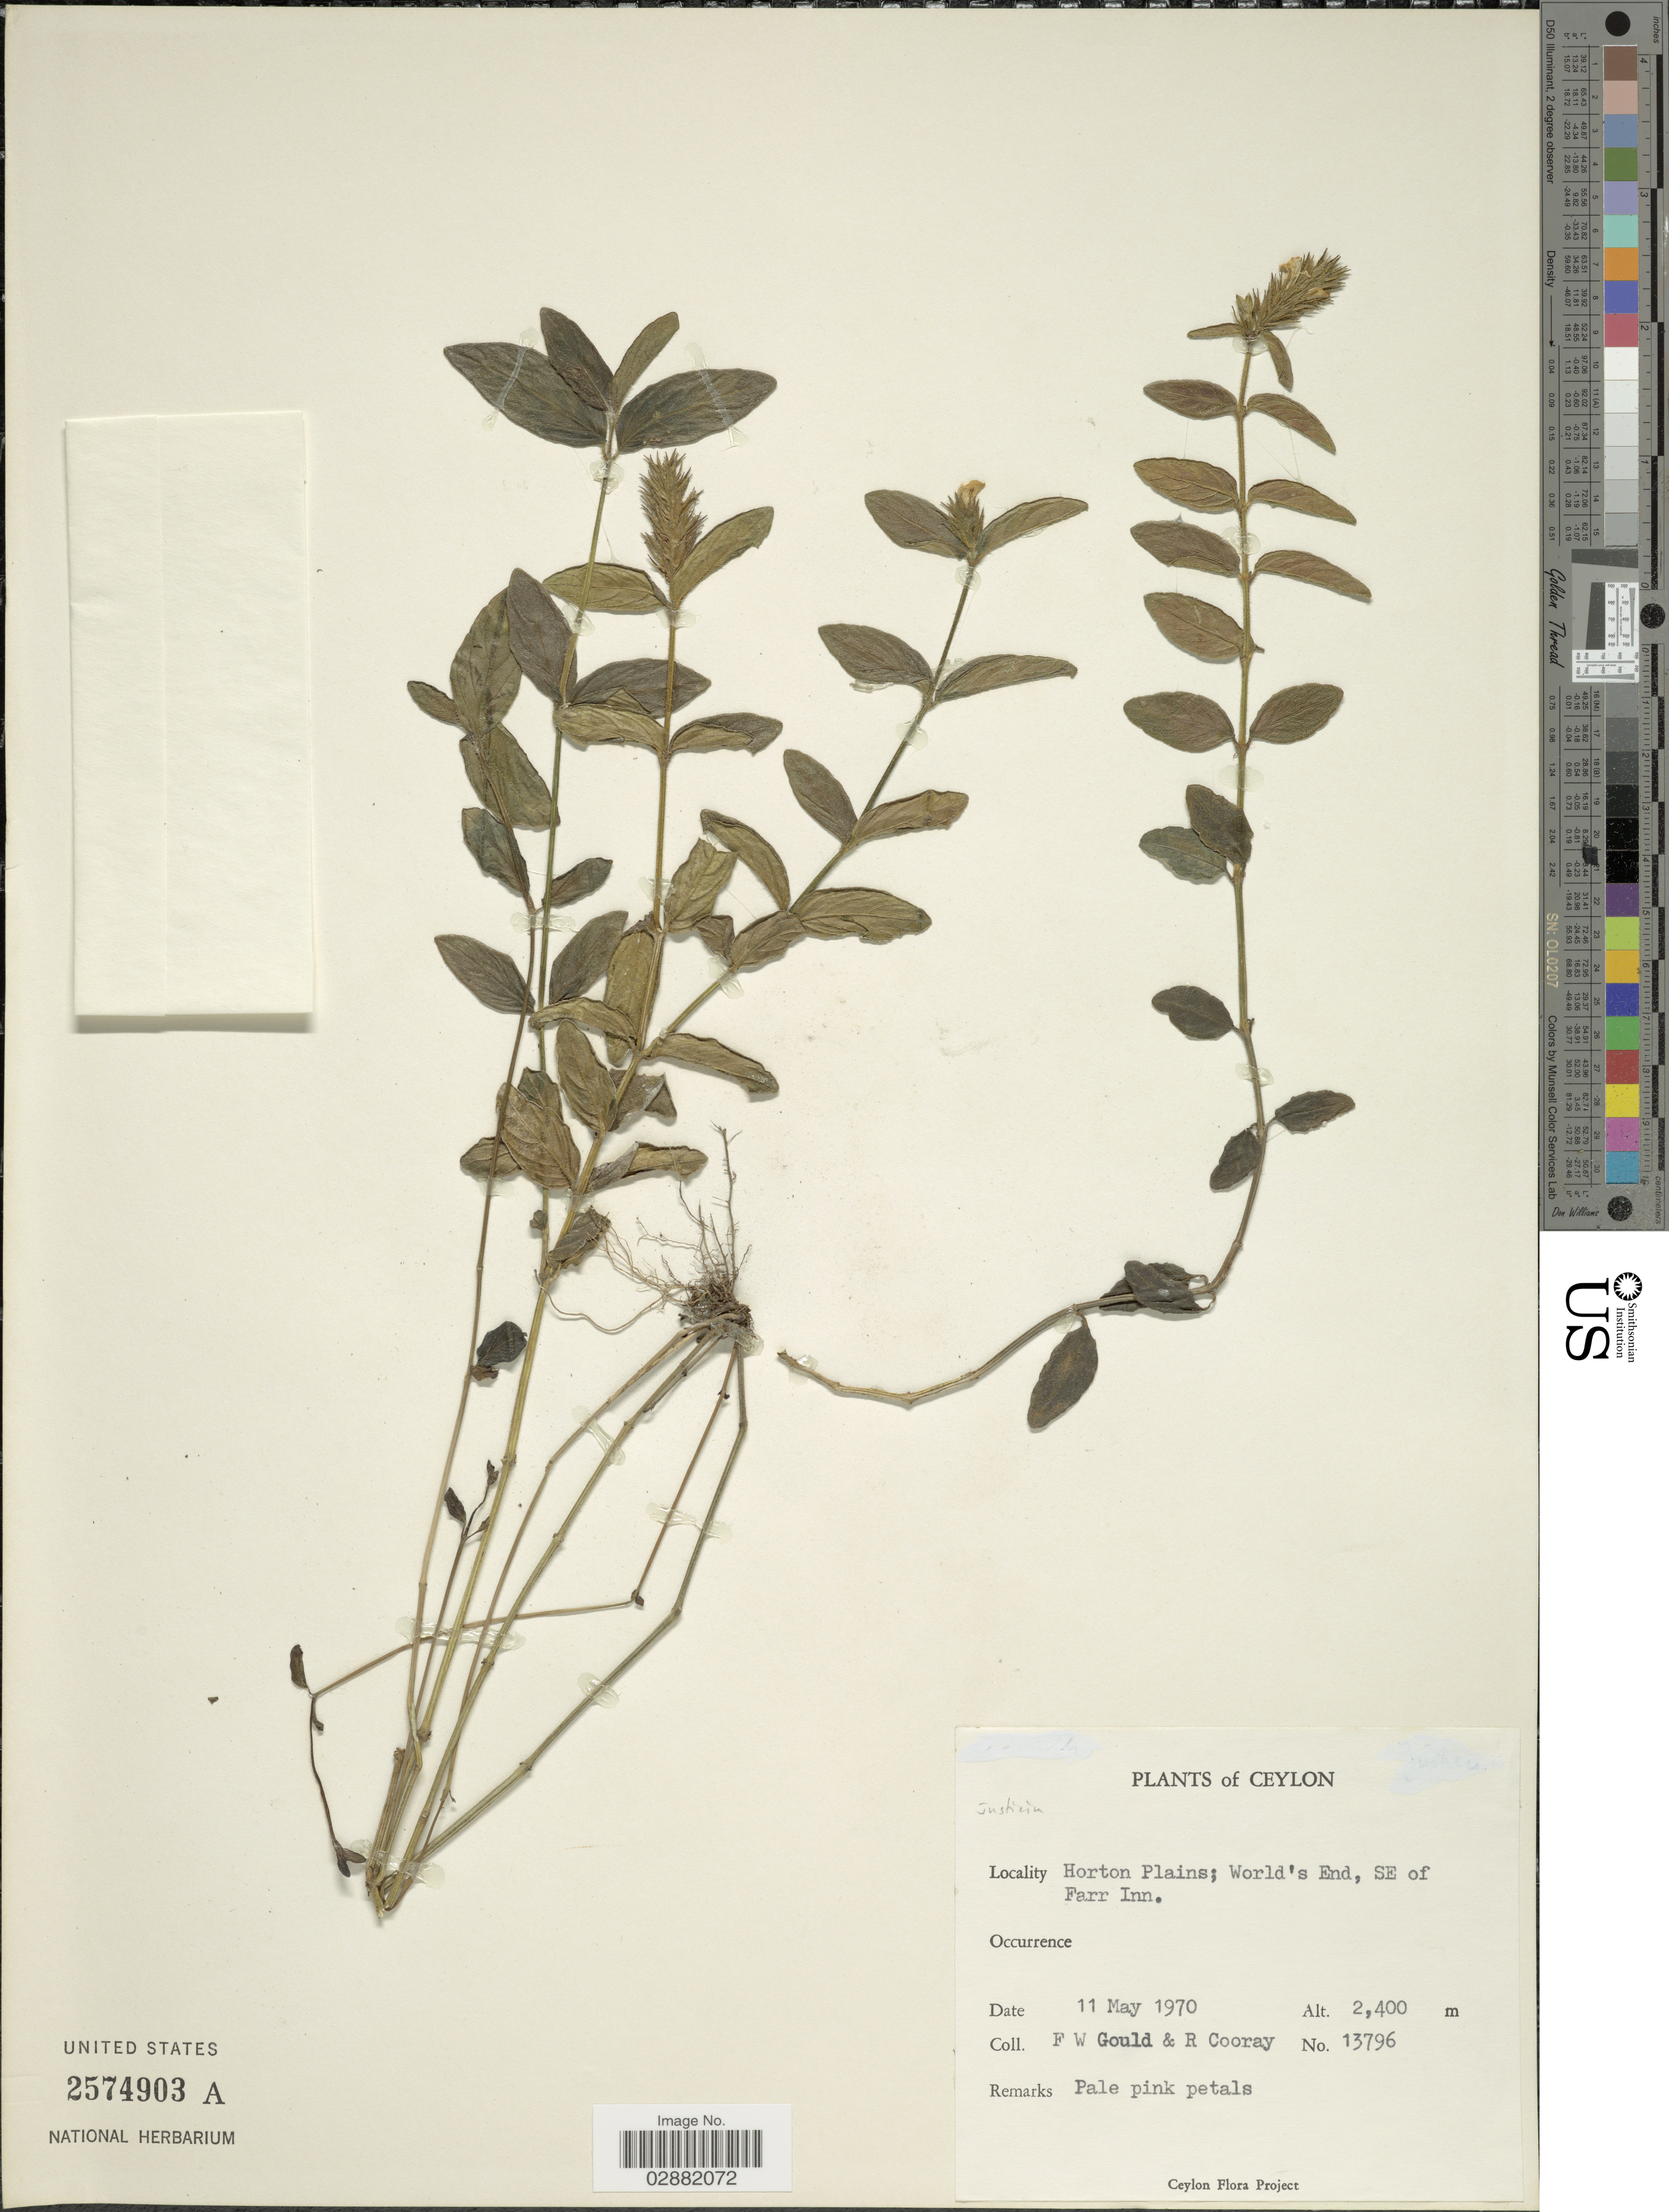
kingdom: Plantae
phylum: Tracheophyta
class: Magnoliopsida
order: Lamiales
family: Acanthaceae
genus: Justicia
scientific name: Justicia sp.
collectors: F. W. Gould & R. Cooray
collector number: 13796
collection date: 1970-05-11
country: Sri Lanka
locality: Ceylon, Horton Plains, World's End, SE of Farr Inn.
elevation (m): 2400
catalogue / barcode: US 2574903A